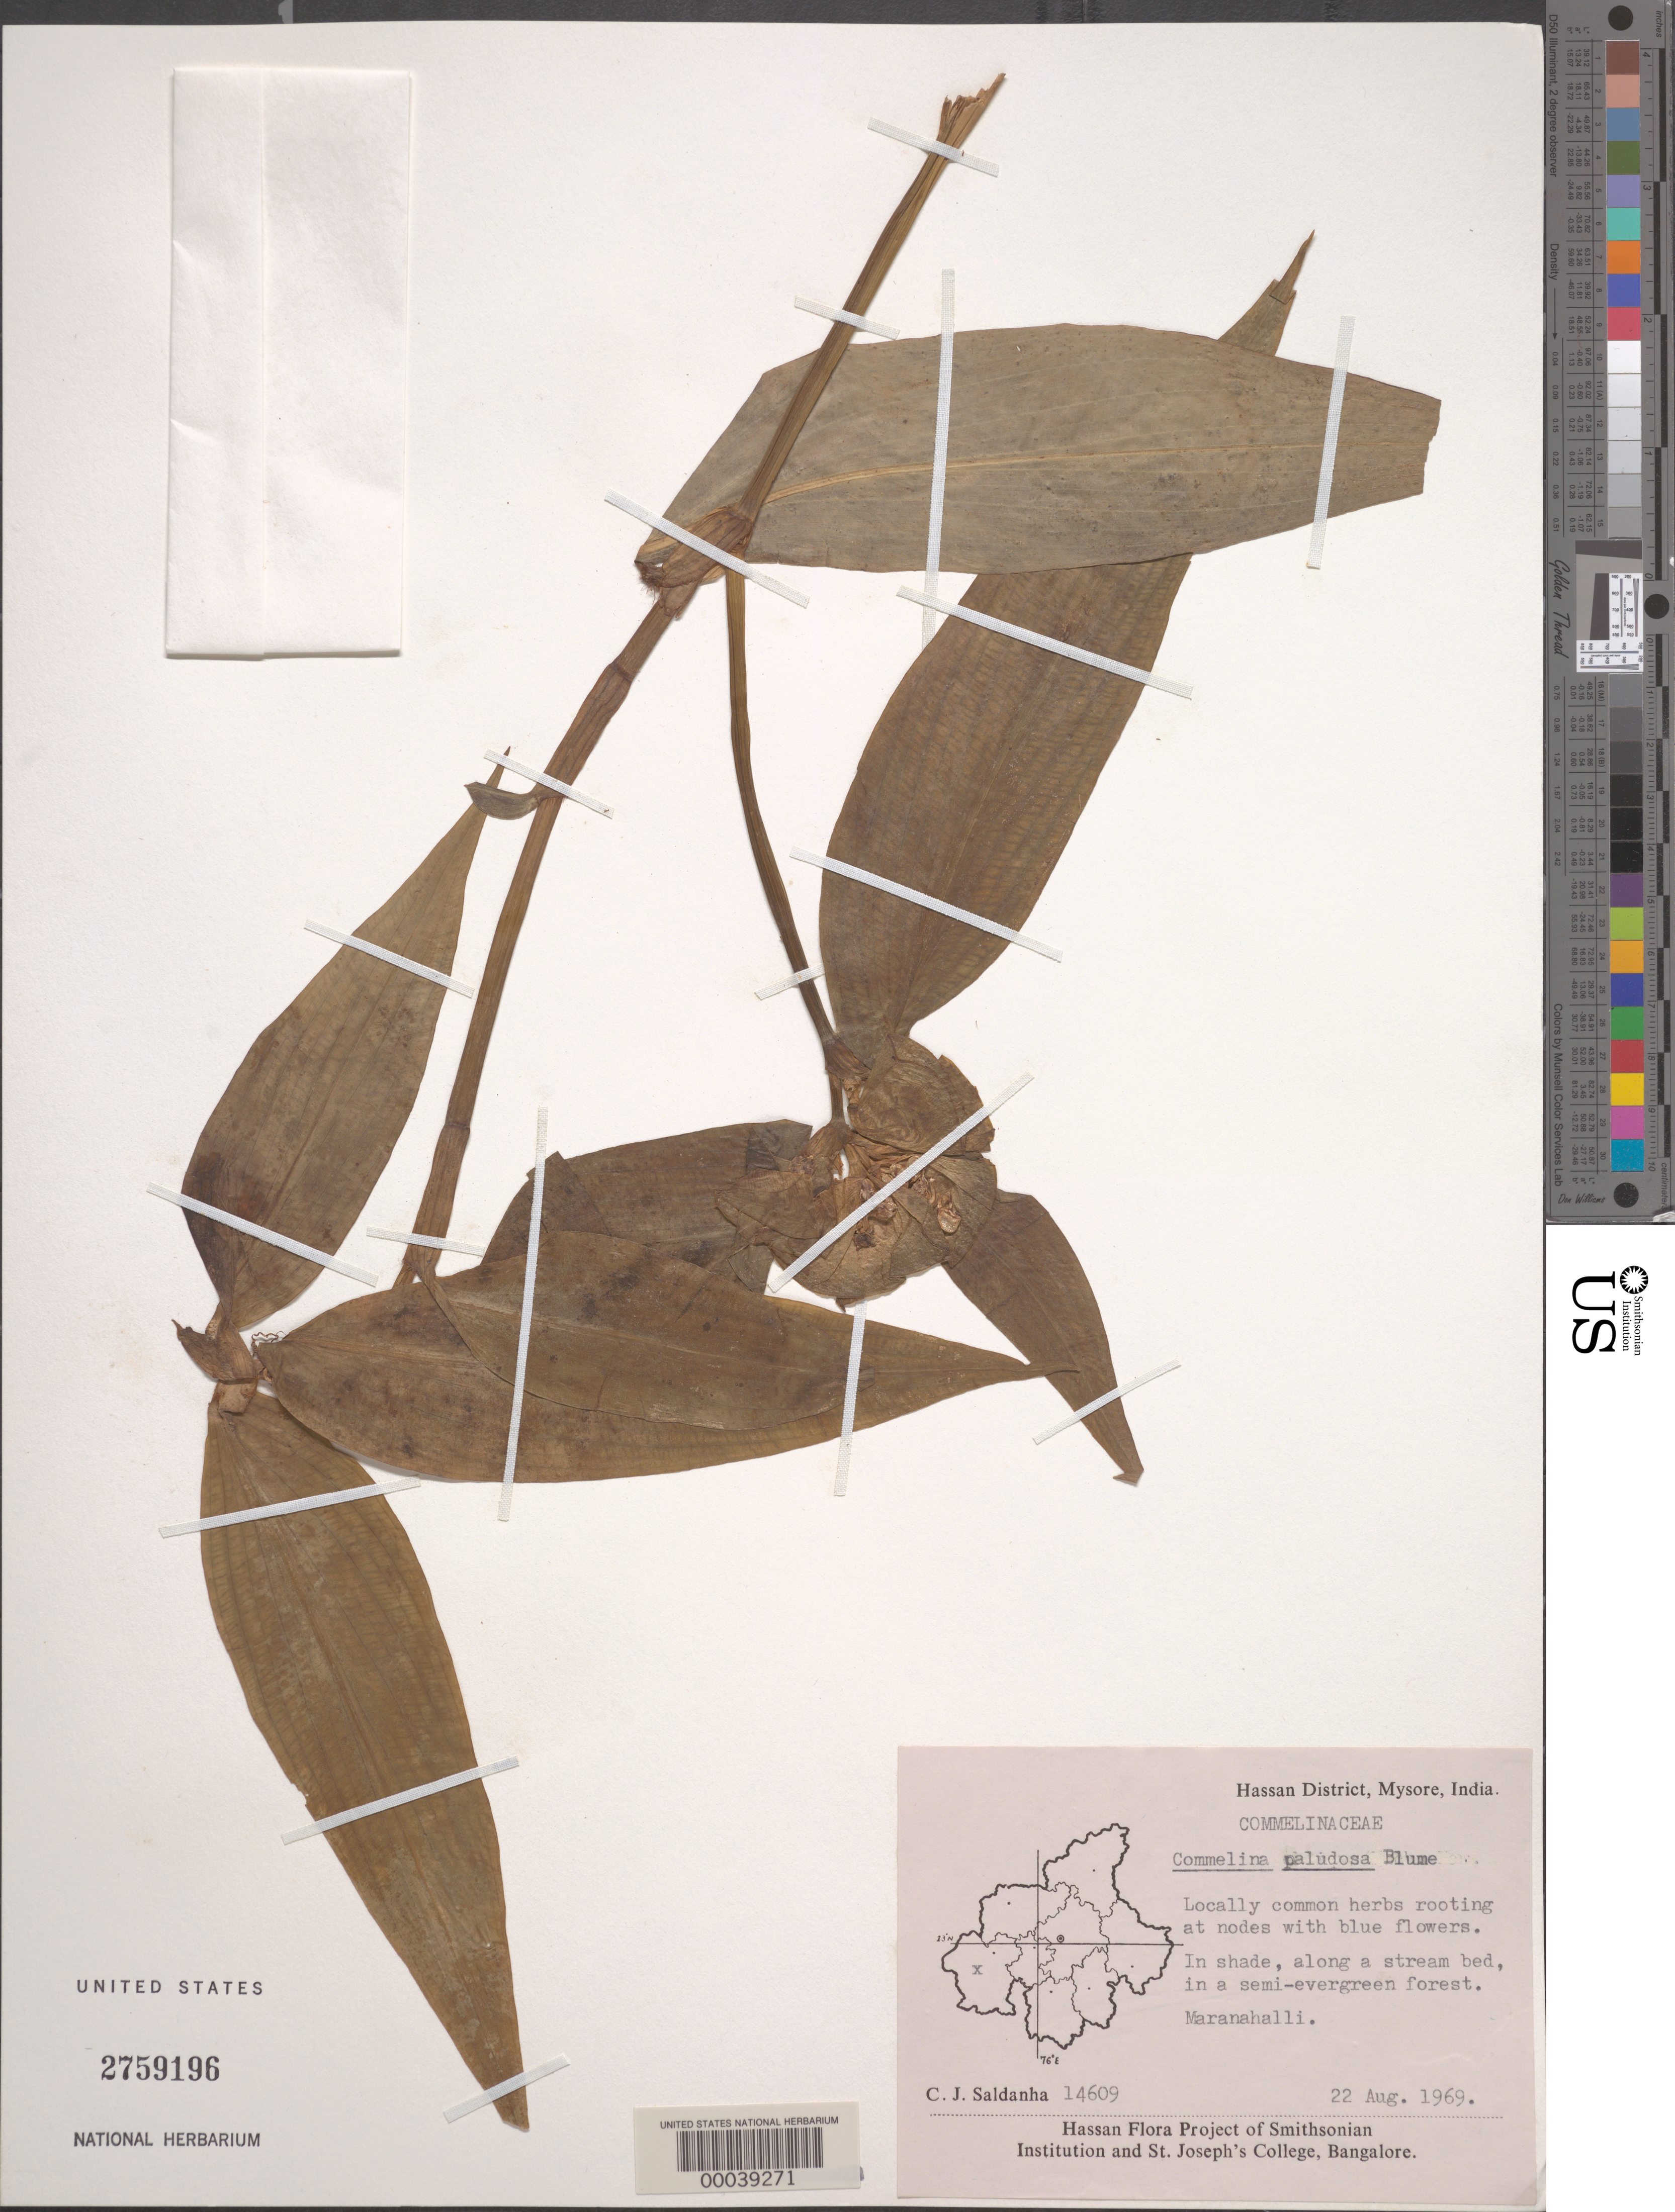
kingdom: Plantae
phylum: Tracheophyta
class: Liliopsida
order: Commelinales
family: Commelinaceae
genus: Commelina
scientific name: Commelina paludosa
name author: Blume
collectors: C. J. Saldanha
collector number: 14609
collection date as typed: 22 Aug 1969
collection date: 1969-08-22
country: India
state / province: Karnataka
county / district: Hassan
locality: Maranahalli, mysore state [mysore state = karnataka.]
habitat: Shaded area along stream bed, semi evergreen forest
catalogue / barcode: US 2759196